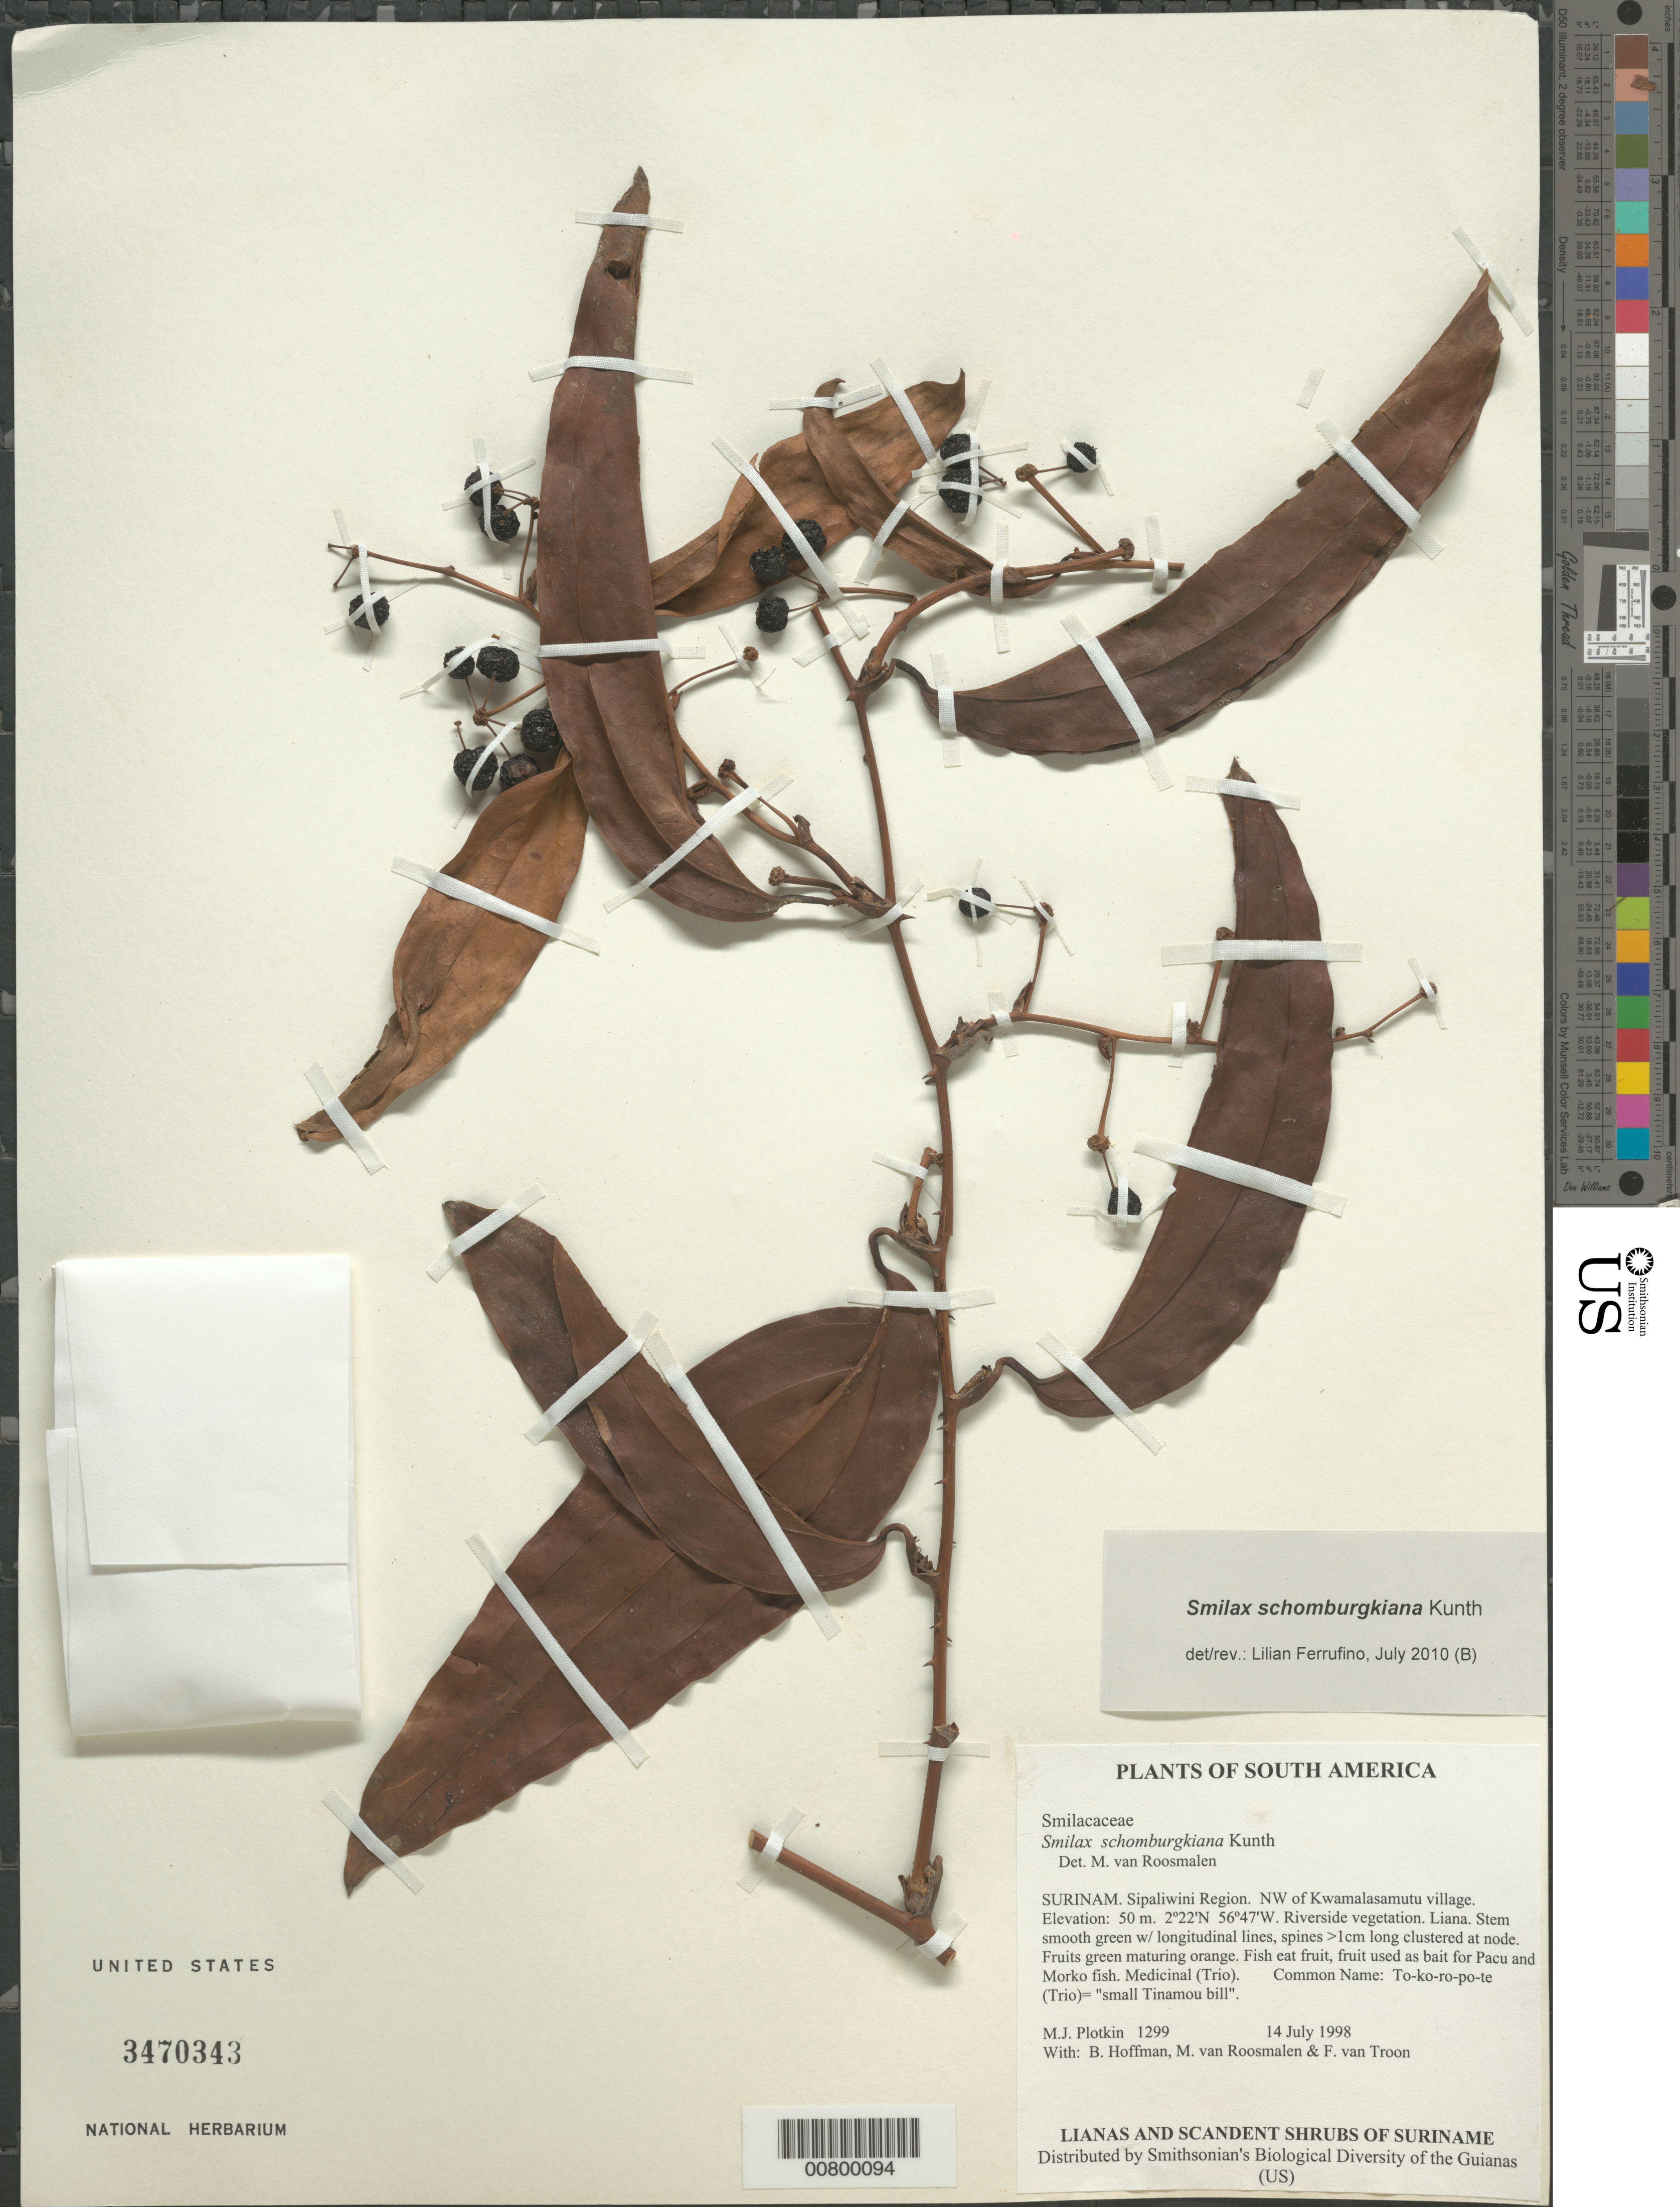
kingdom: Plantae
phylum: Tracheophyta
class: Liliopsida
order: Liliales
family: Smilacaceae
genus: Smilax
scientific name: Smilax schomburgkiana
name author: Kunth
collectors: M. Plotkin, B. Hoffman, M. V. Roosmalen & F. Van Troon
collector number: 1299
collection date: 1998-07-14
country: Suriname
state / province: Sipaliwini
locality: Surinam. Sipaliwini Region. NW of Kwamalasamutu village.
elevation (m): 50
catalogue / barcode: US 3470343